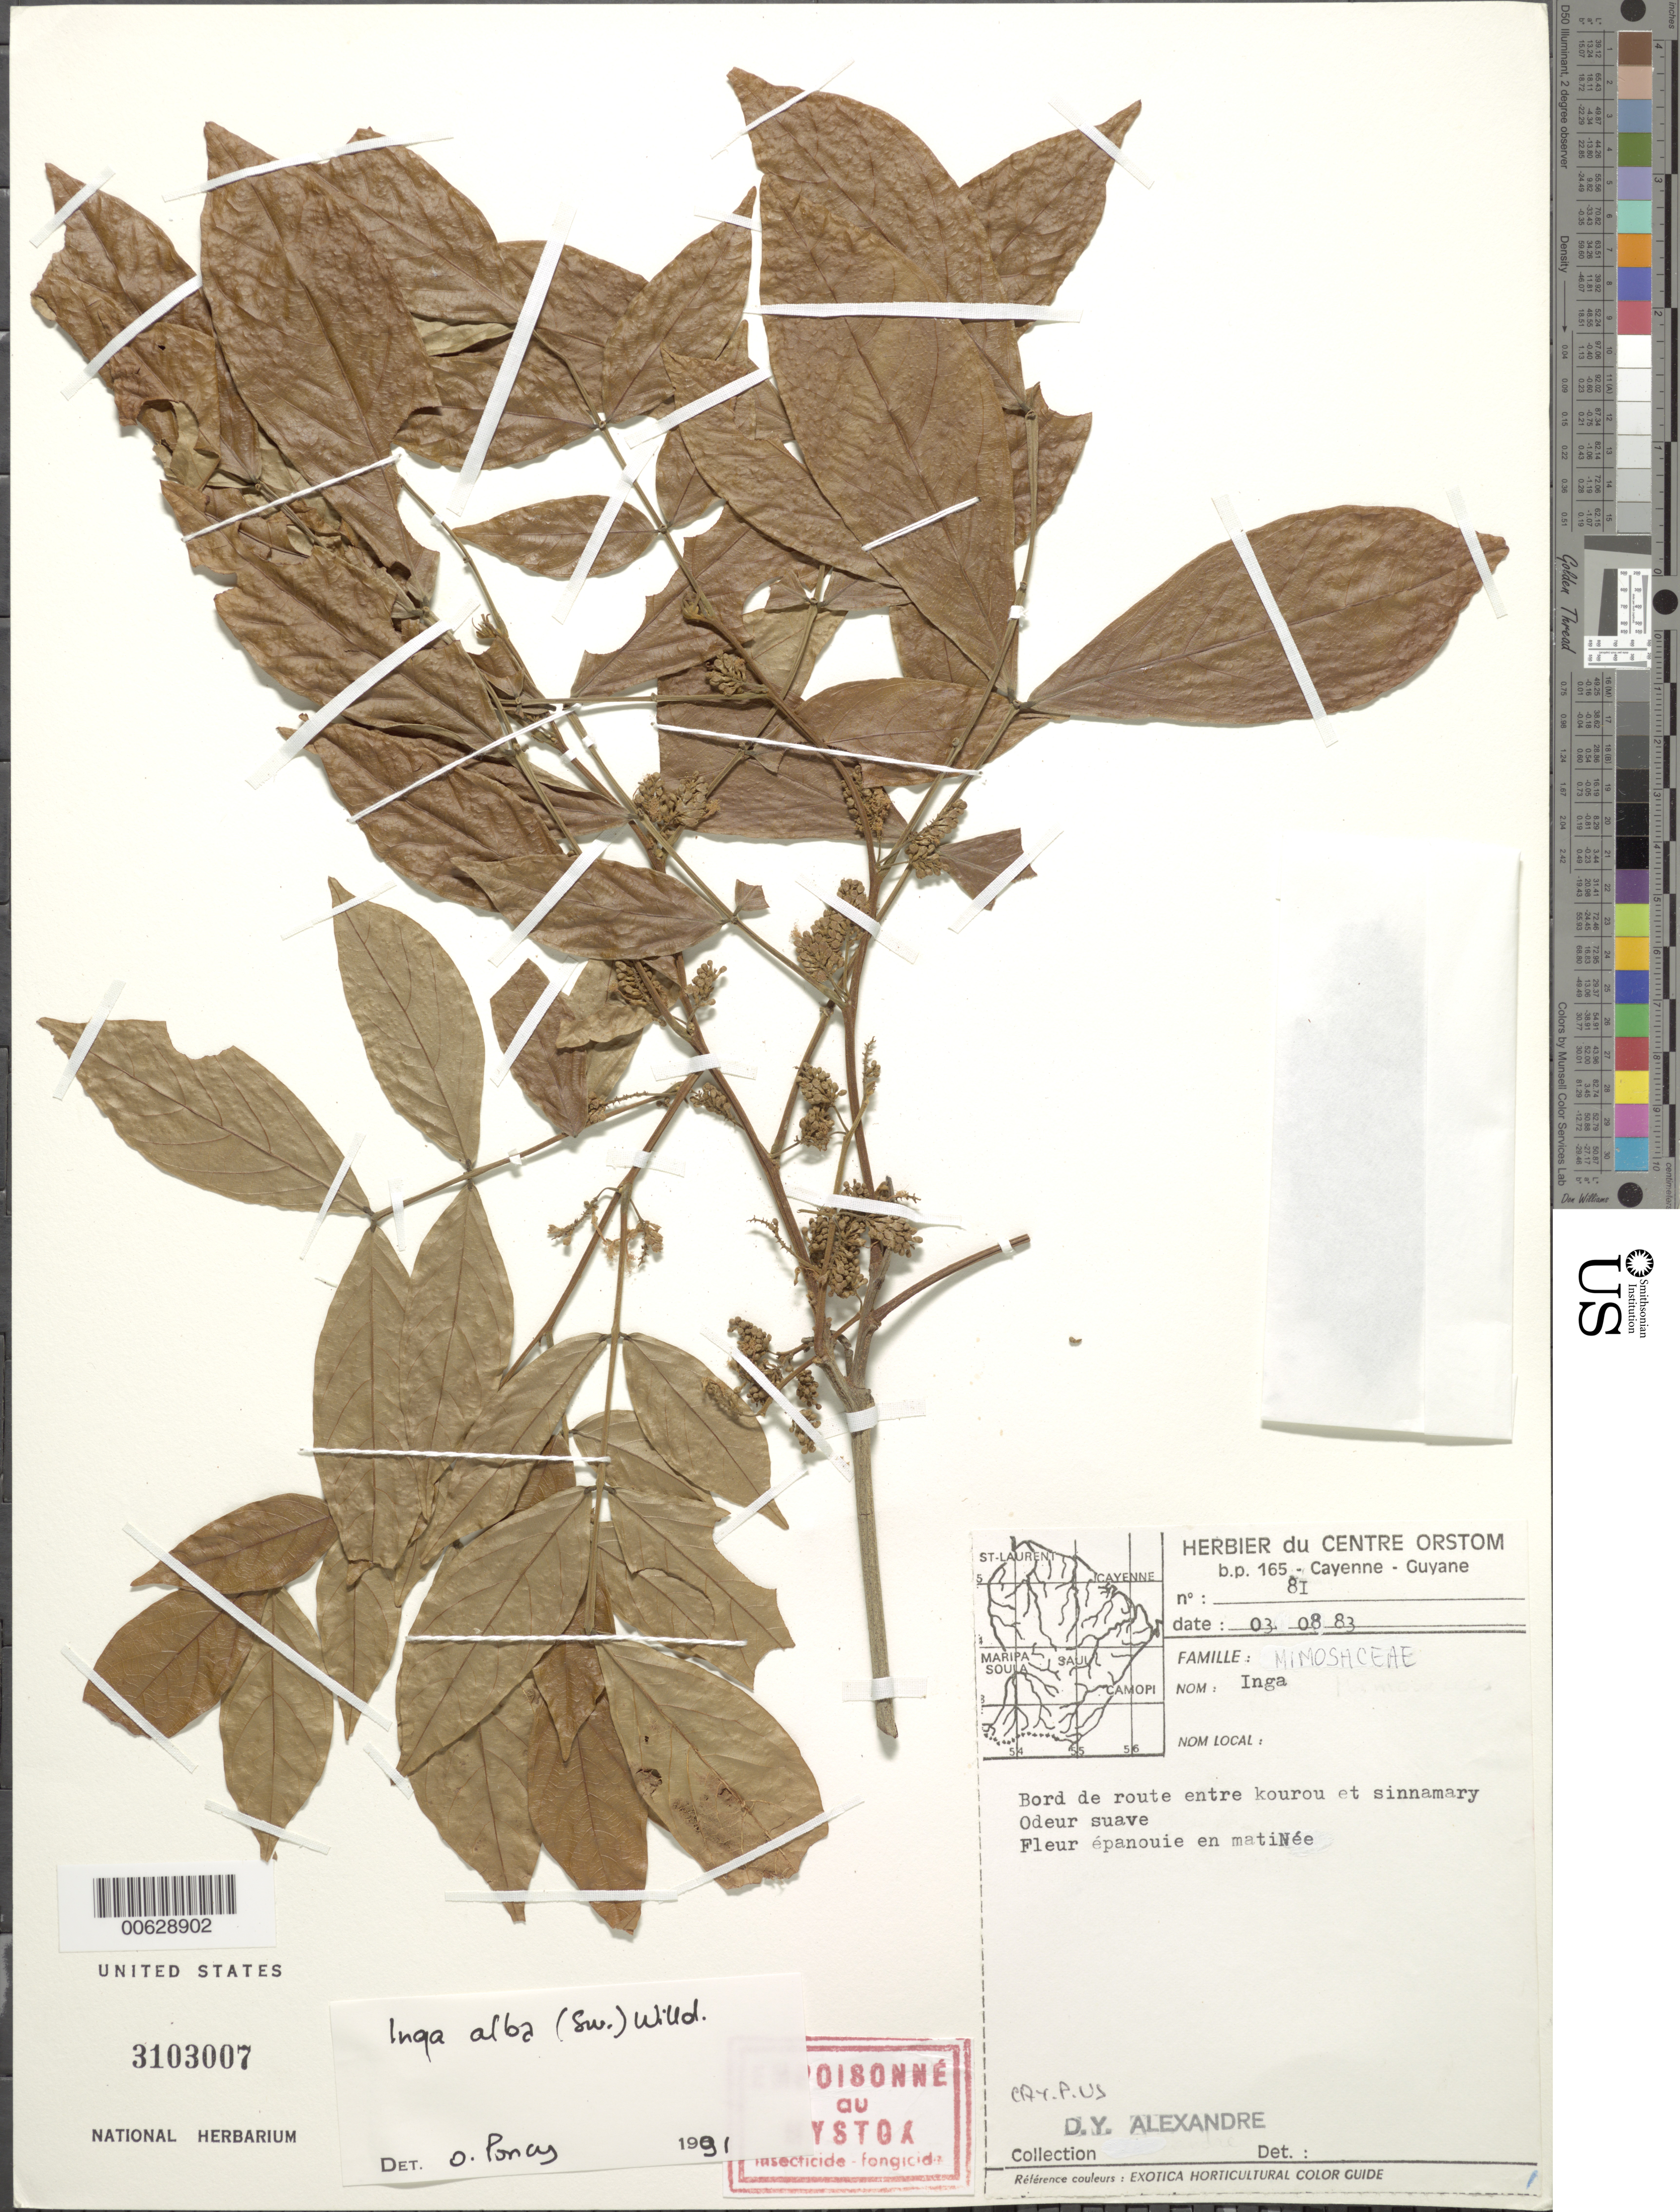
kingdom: Plantae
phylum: Tracheophyta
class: Magnoliopsida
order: Fabales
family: Fabaceae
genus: Inga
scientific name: Inga alba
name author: (Sw.) Willd.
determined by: Poncy, O.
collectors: D. Alexandre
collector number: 81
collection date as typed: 3-Aug-83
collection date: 1983-08-03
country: French Guiana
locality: Kourou to Sinnamary Route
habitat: Bourde de route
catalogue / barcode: US 3103007